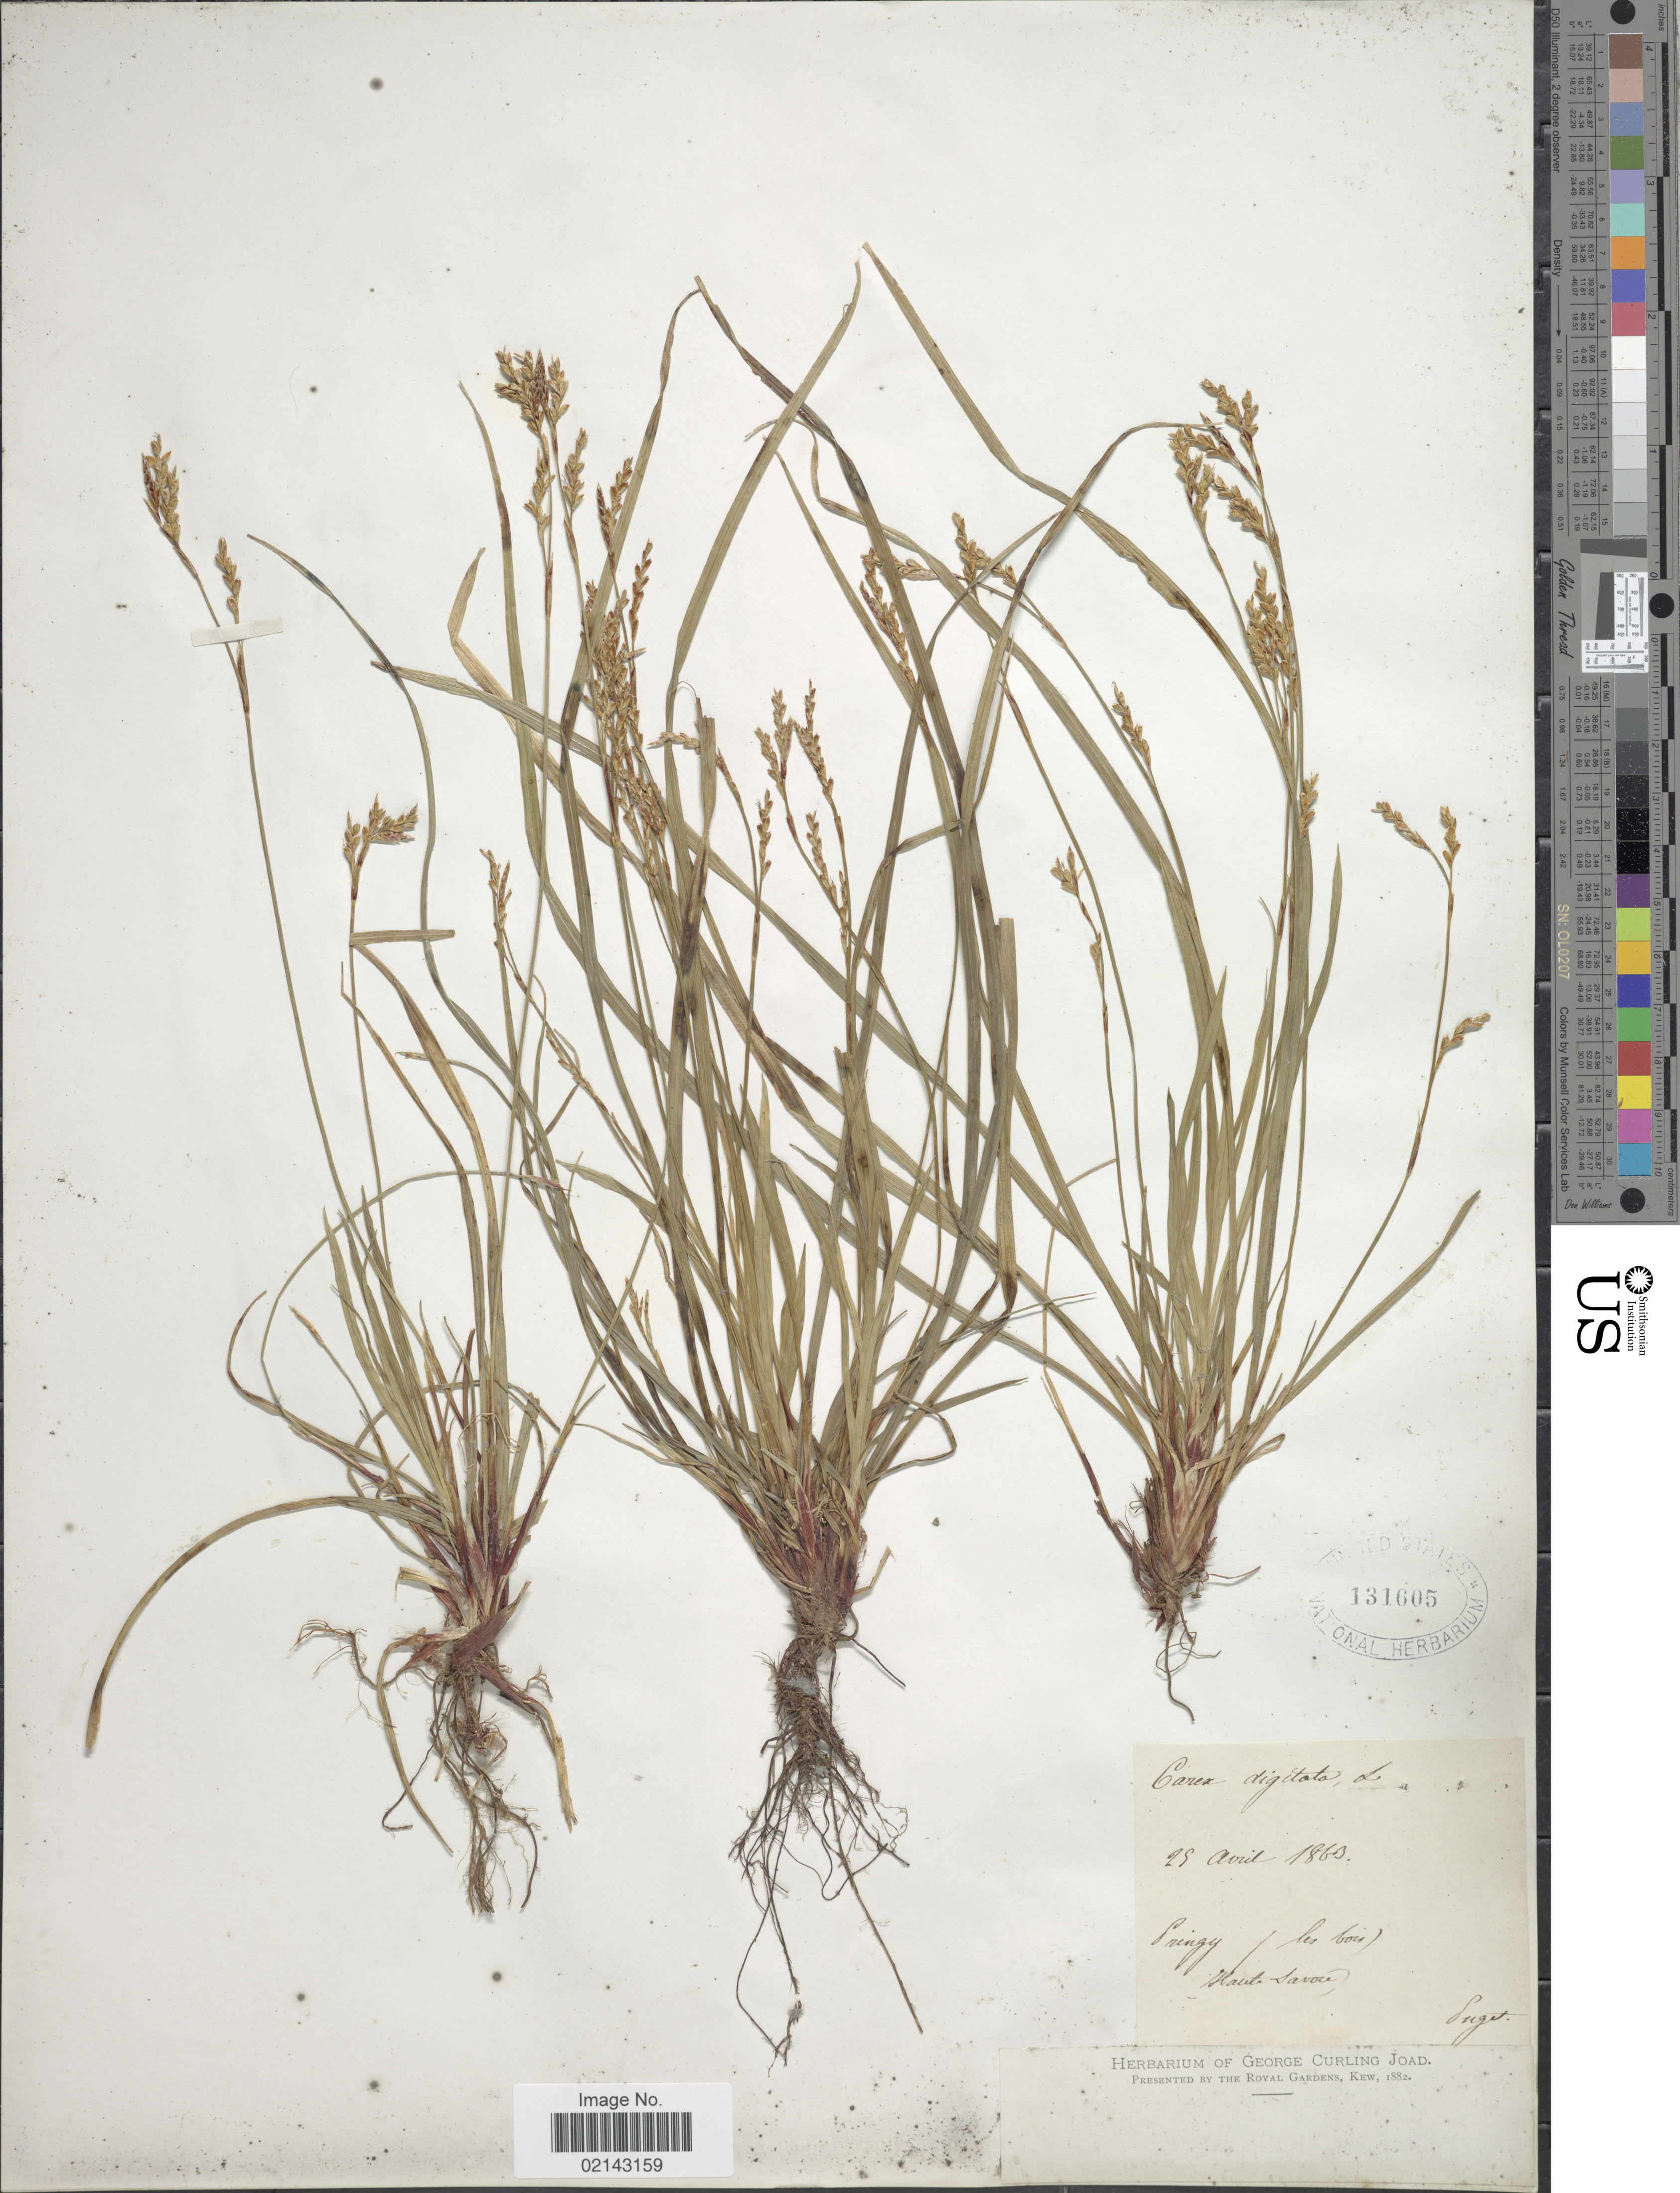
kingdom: Plantae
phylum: Tracheophyta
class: Liliopsida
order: Poales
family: Cyperaceae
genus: Carex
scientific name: Carex digitata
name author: L.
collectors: -. Puget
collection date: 1863-04-29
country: France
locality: Pringy (les bois) Haute Savoie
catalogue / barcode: US 131605